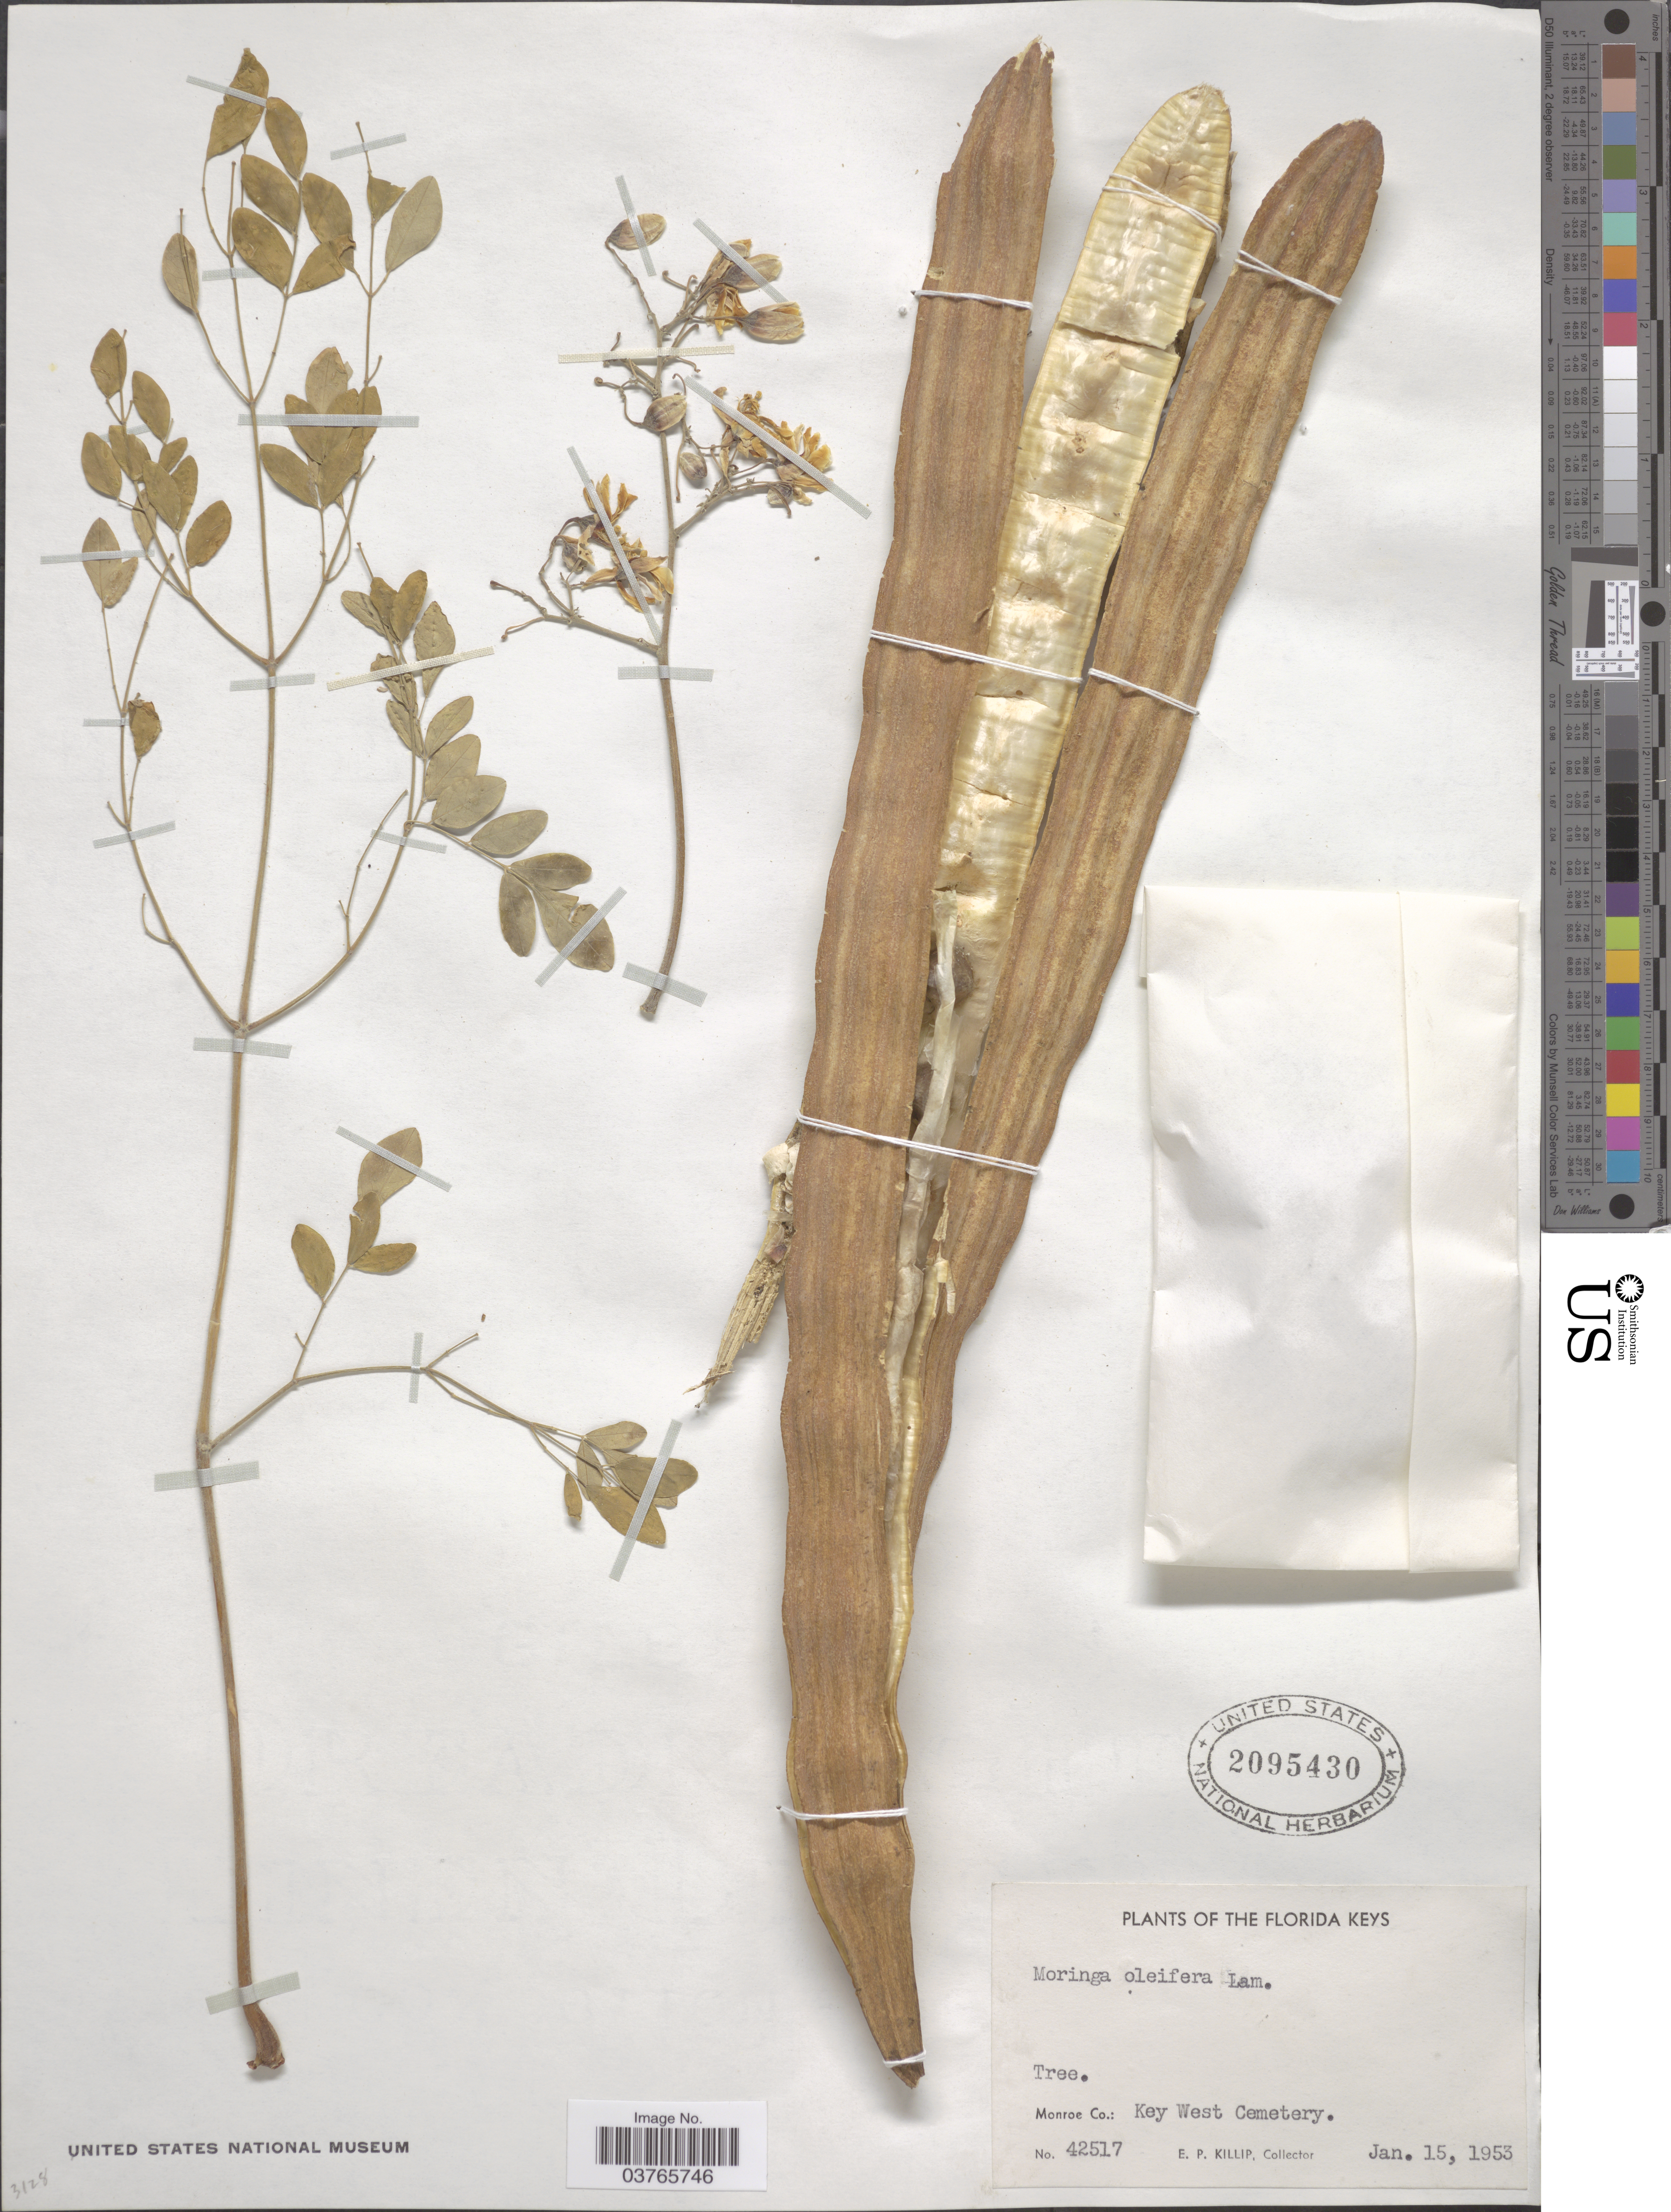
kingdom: Plantae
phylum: Tracheophyta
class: Magnoliopsida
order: Brassicales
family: Moringaceae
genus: Moringa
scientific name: Moringa oleifera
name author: Lam.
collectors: E. P. Killip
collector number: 42517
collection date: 1953-01-15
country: United States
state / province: Florida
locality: The Florida Keys. Monroe Co.: Key West Cemetery.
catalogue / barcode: US 2095430